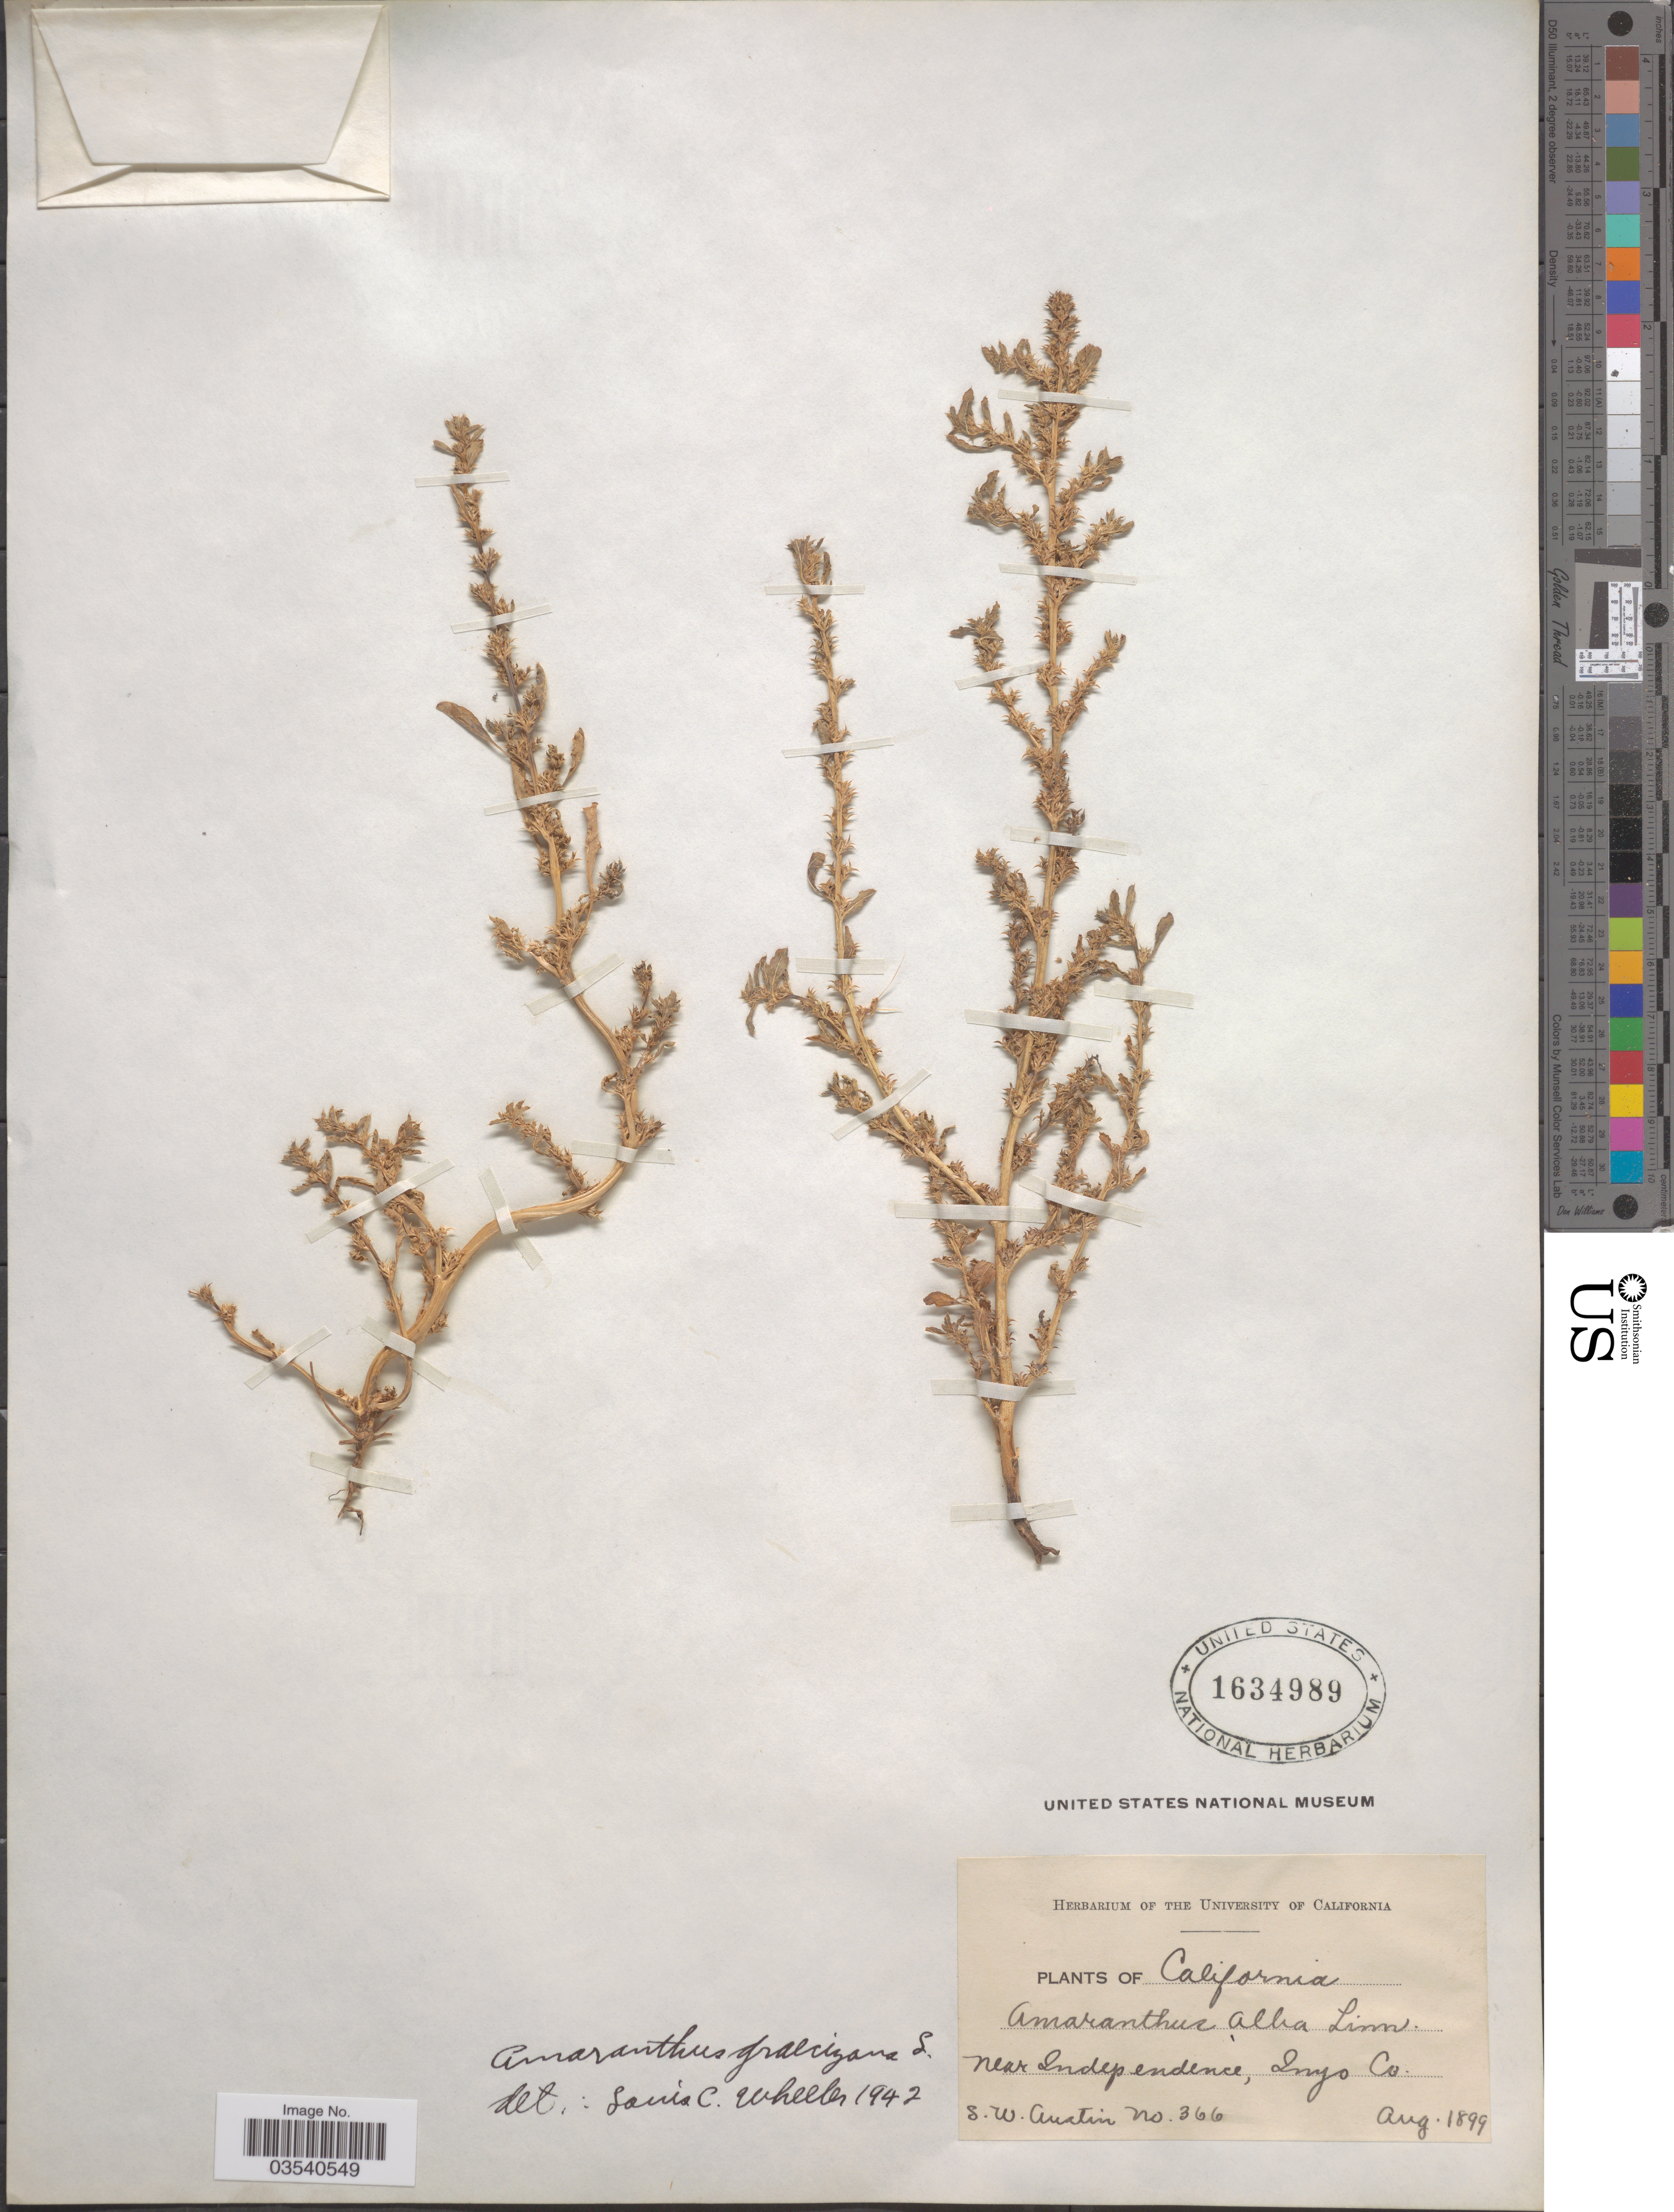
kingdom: Plantae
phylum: Tracheophyta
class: Magnoliopsida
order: Caryophyllales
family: Amaranthaceae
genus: Amaranthus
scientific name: Amaranthus graecizans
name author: L.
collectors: S. Austin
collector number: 366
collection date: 1899-08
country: United States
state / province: California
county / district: Inyo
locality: Near Independence, Inyo Co.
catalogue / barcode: US 1634989